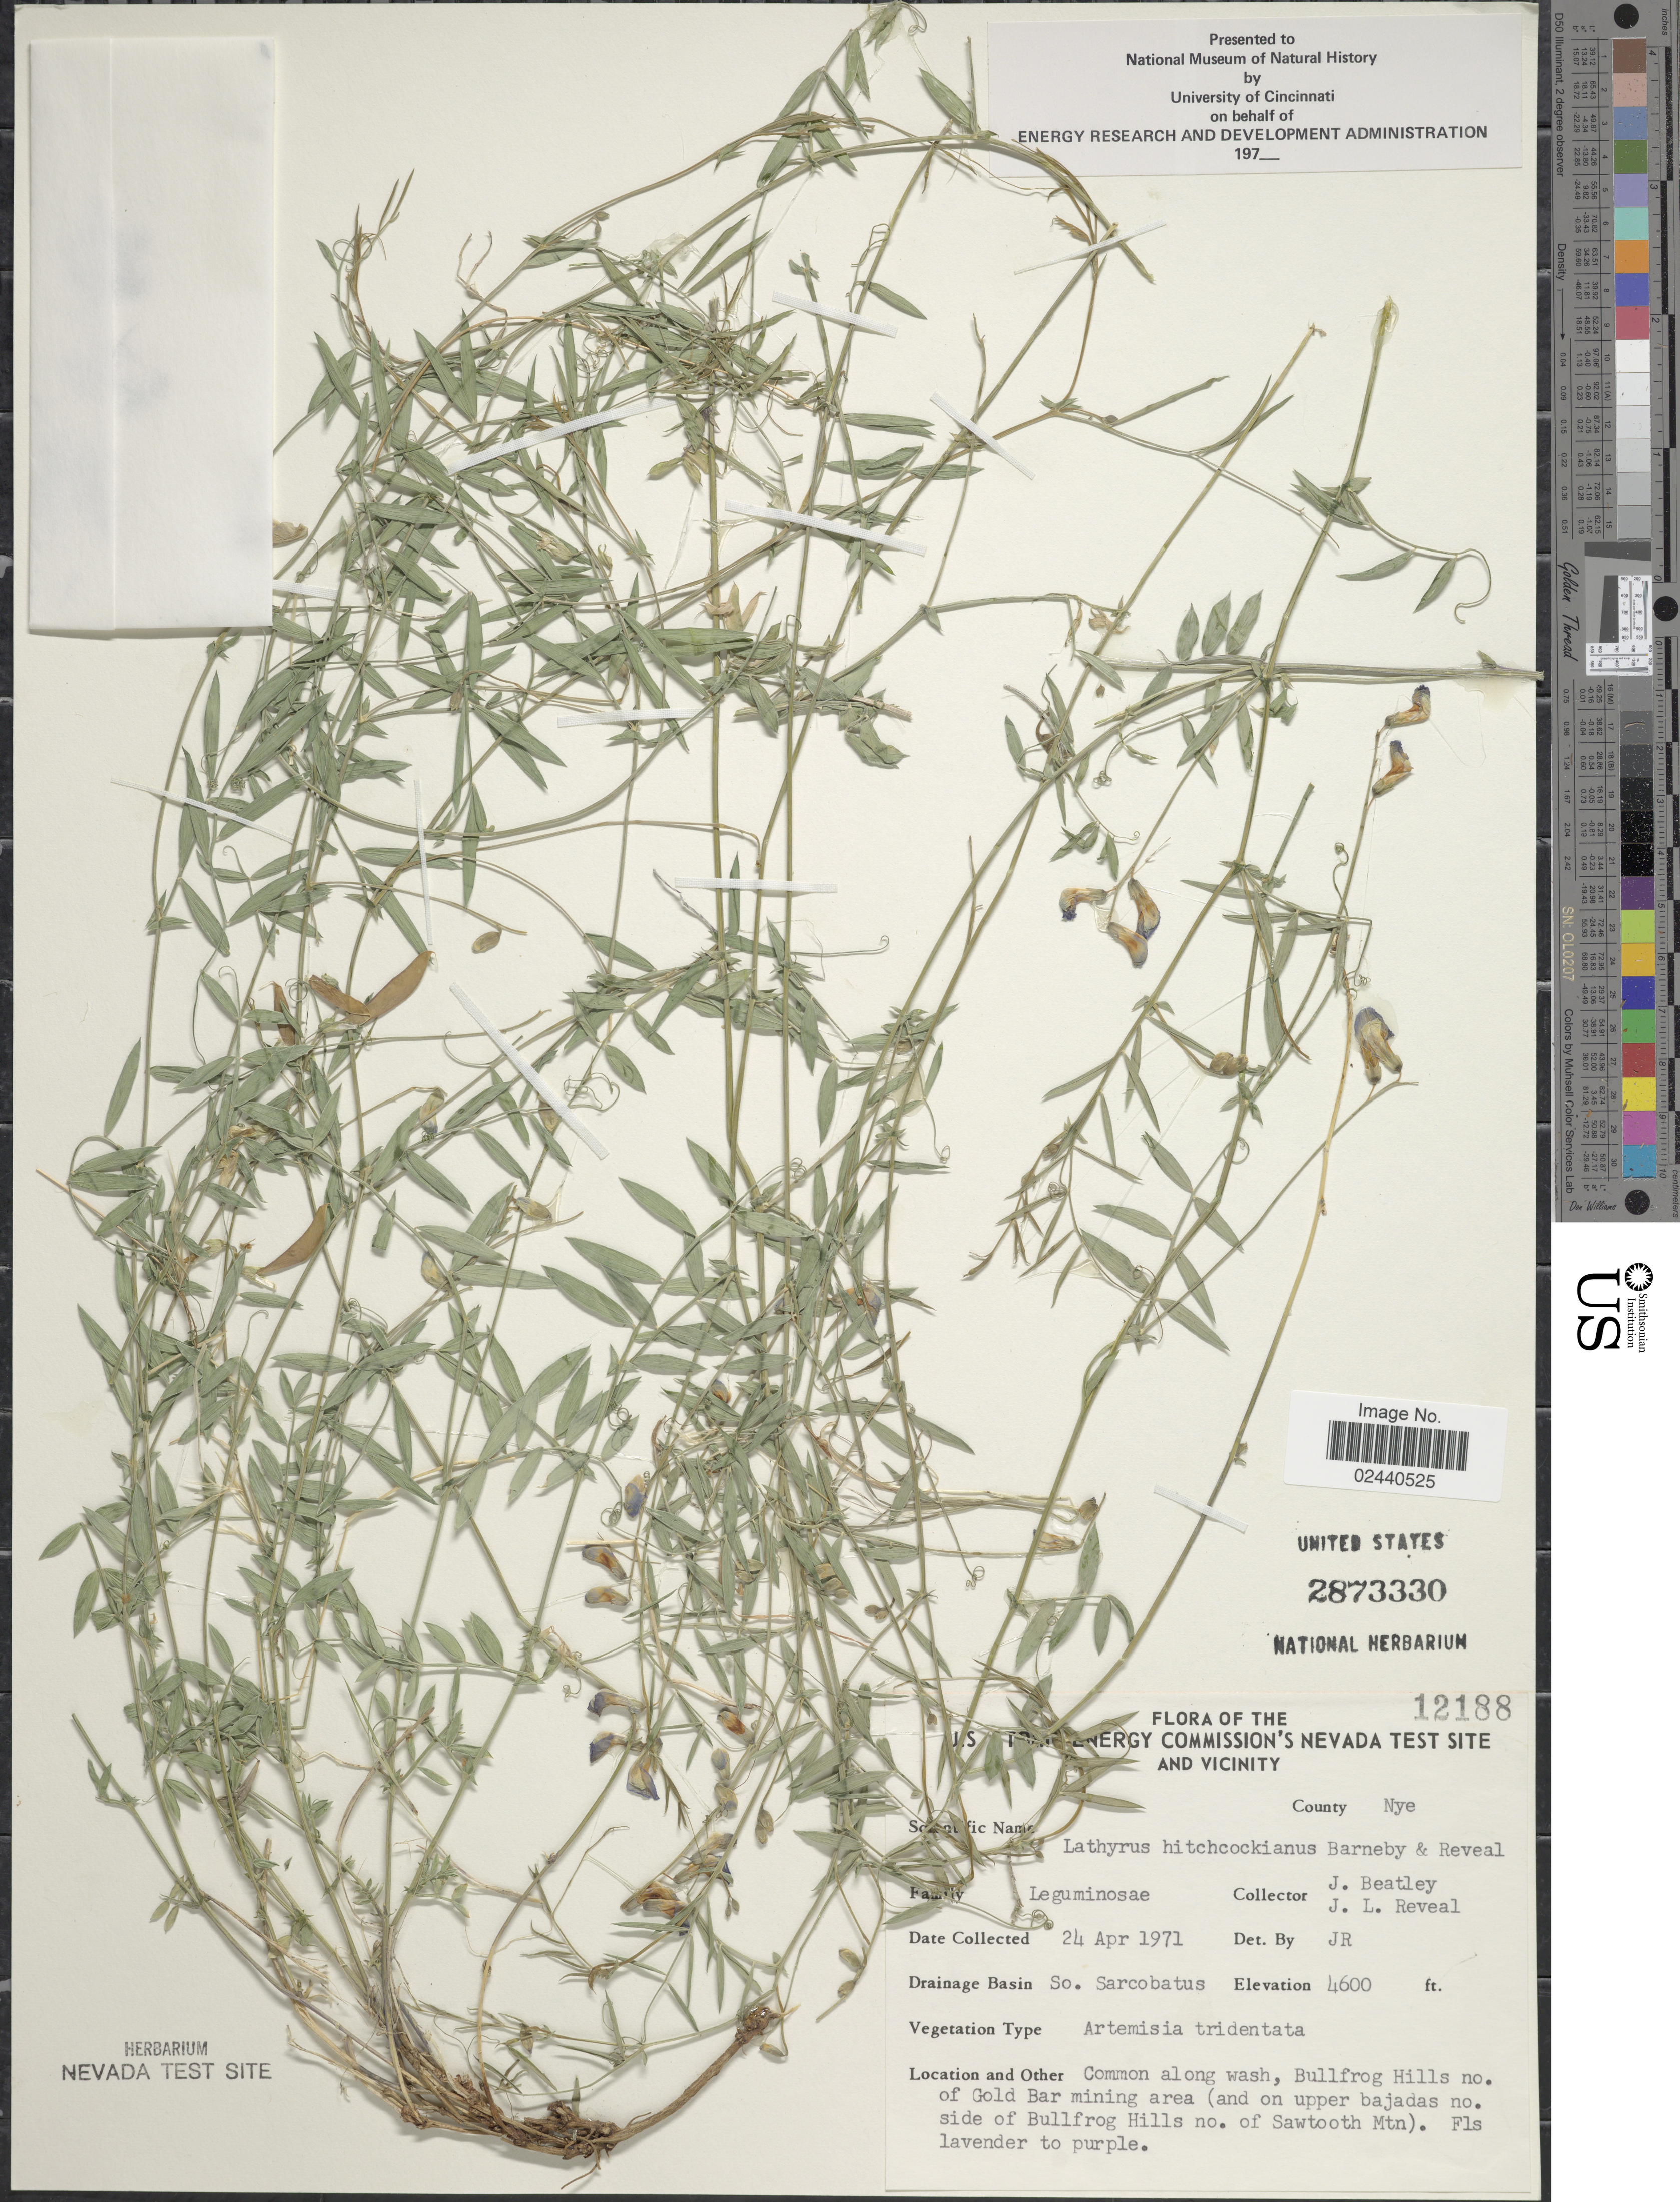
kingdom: Plantae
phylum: Tracheophyta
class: Magnoliopsida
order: Fabales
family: Fabaceae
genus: Lathyrus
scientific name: Lathyrus hitchcockianus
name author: Barneby & Reveal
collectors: J. C. Beatley & J. L. Reveal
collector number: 12188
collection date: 1971-04-24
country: United States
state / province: Nevada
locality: U.S. Antomic Energy Commission's Nevada Test Site and Vicinity. County Nye. So. Sarcobatus. Common along wash, Bullfrog Hills no. of Gold Bar mining area (an on upper bajadas no. side of Bullfrog Hills no. of Sawtooth Mtn)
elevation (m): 1402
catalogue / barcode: US 2873330